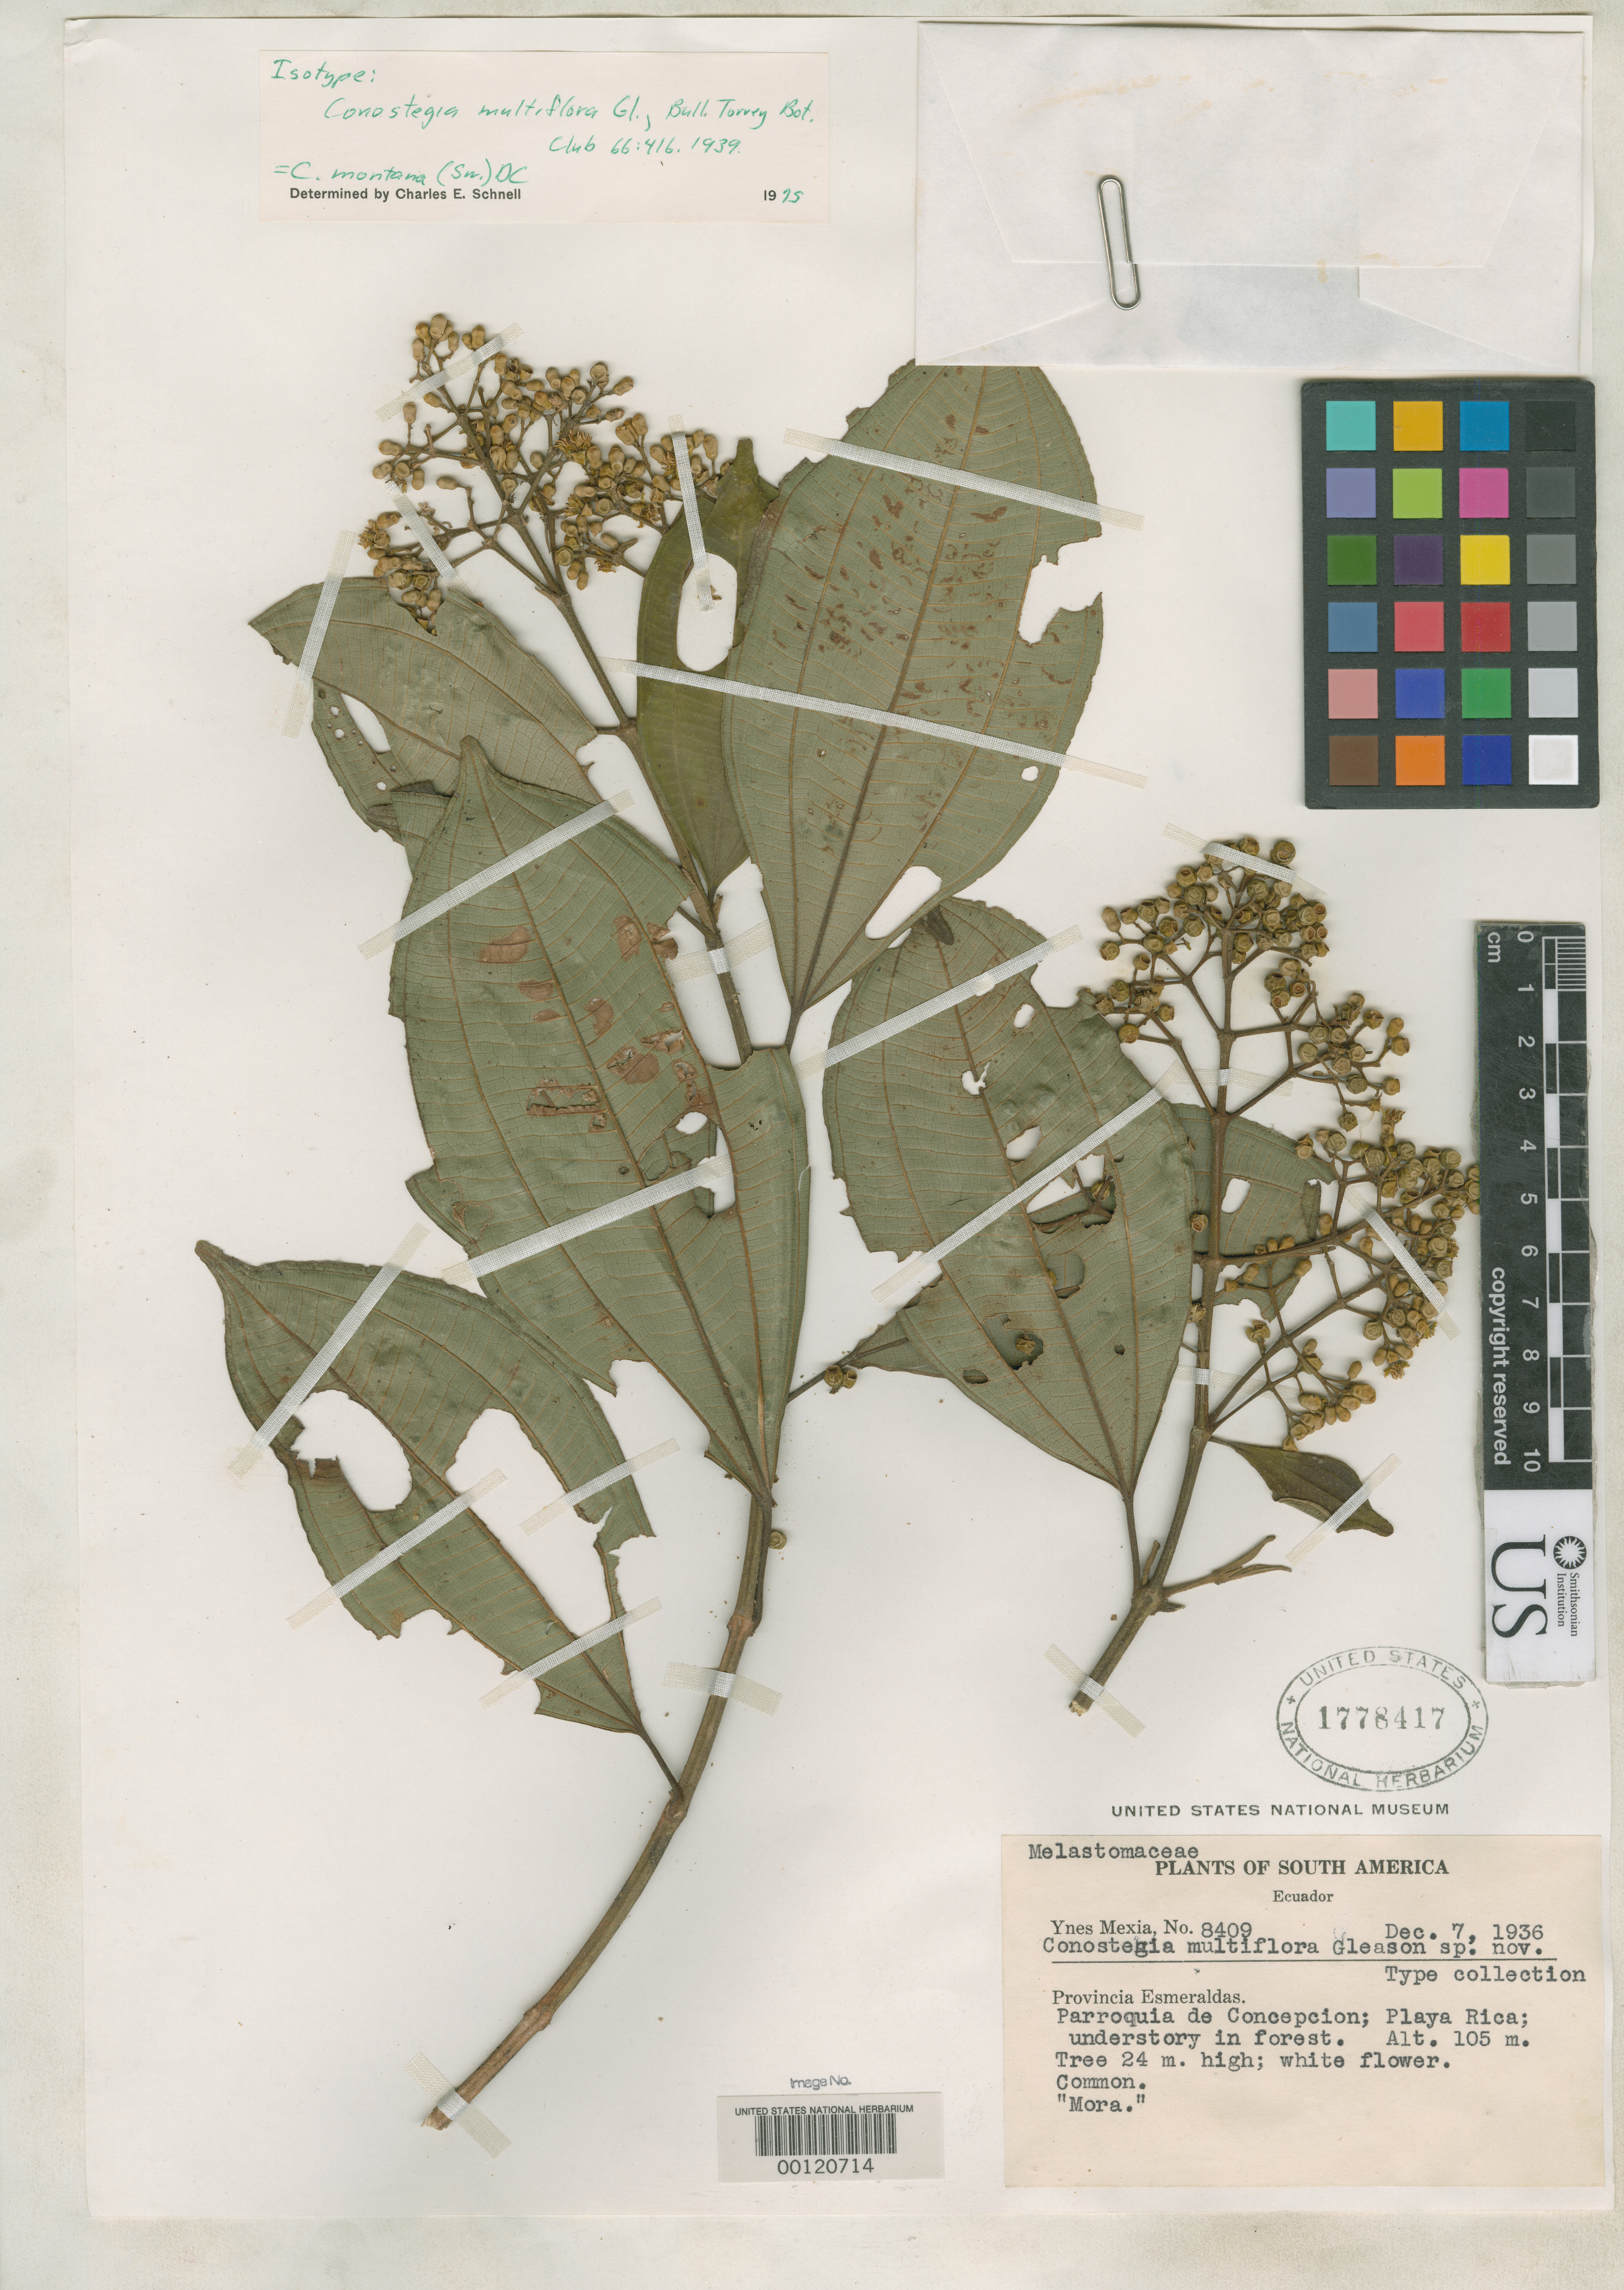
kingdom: Plantae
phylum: Tracheophyta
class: Magnoliopsida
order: Myrtales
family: Melastomataceae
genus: Conostegia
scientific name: Conostegia multiflora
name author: Gleason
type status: Isotype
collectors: Y. Mexia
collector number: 8409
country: Ecuador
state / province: Esmeraldas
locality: Parroquia de Concepcion.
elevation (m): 105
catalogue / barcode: US 1778417